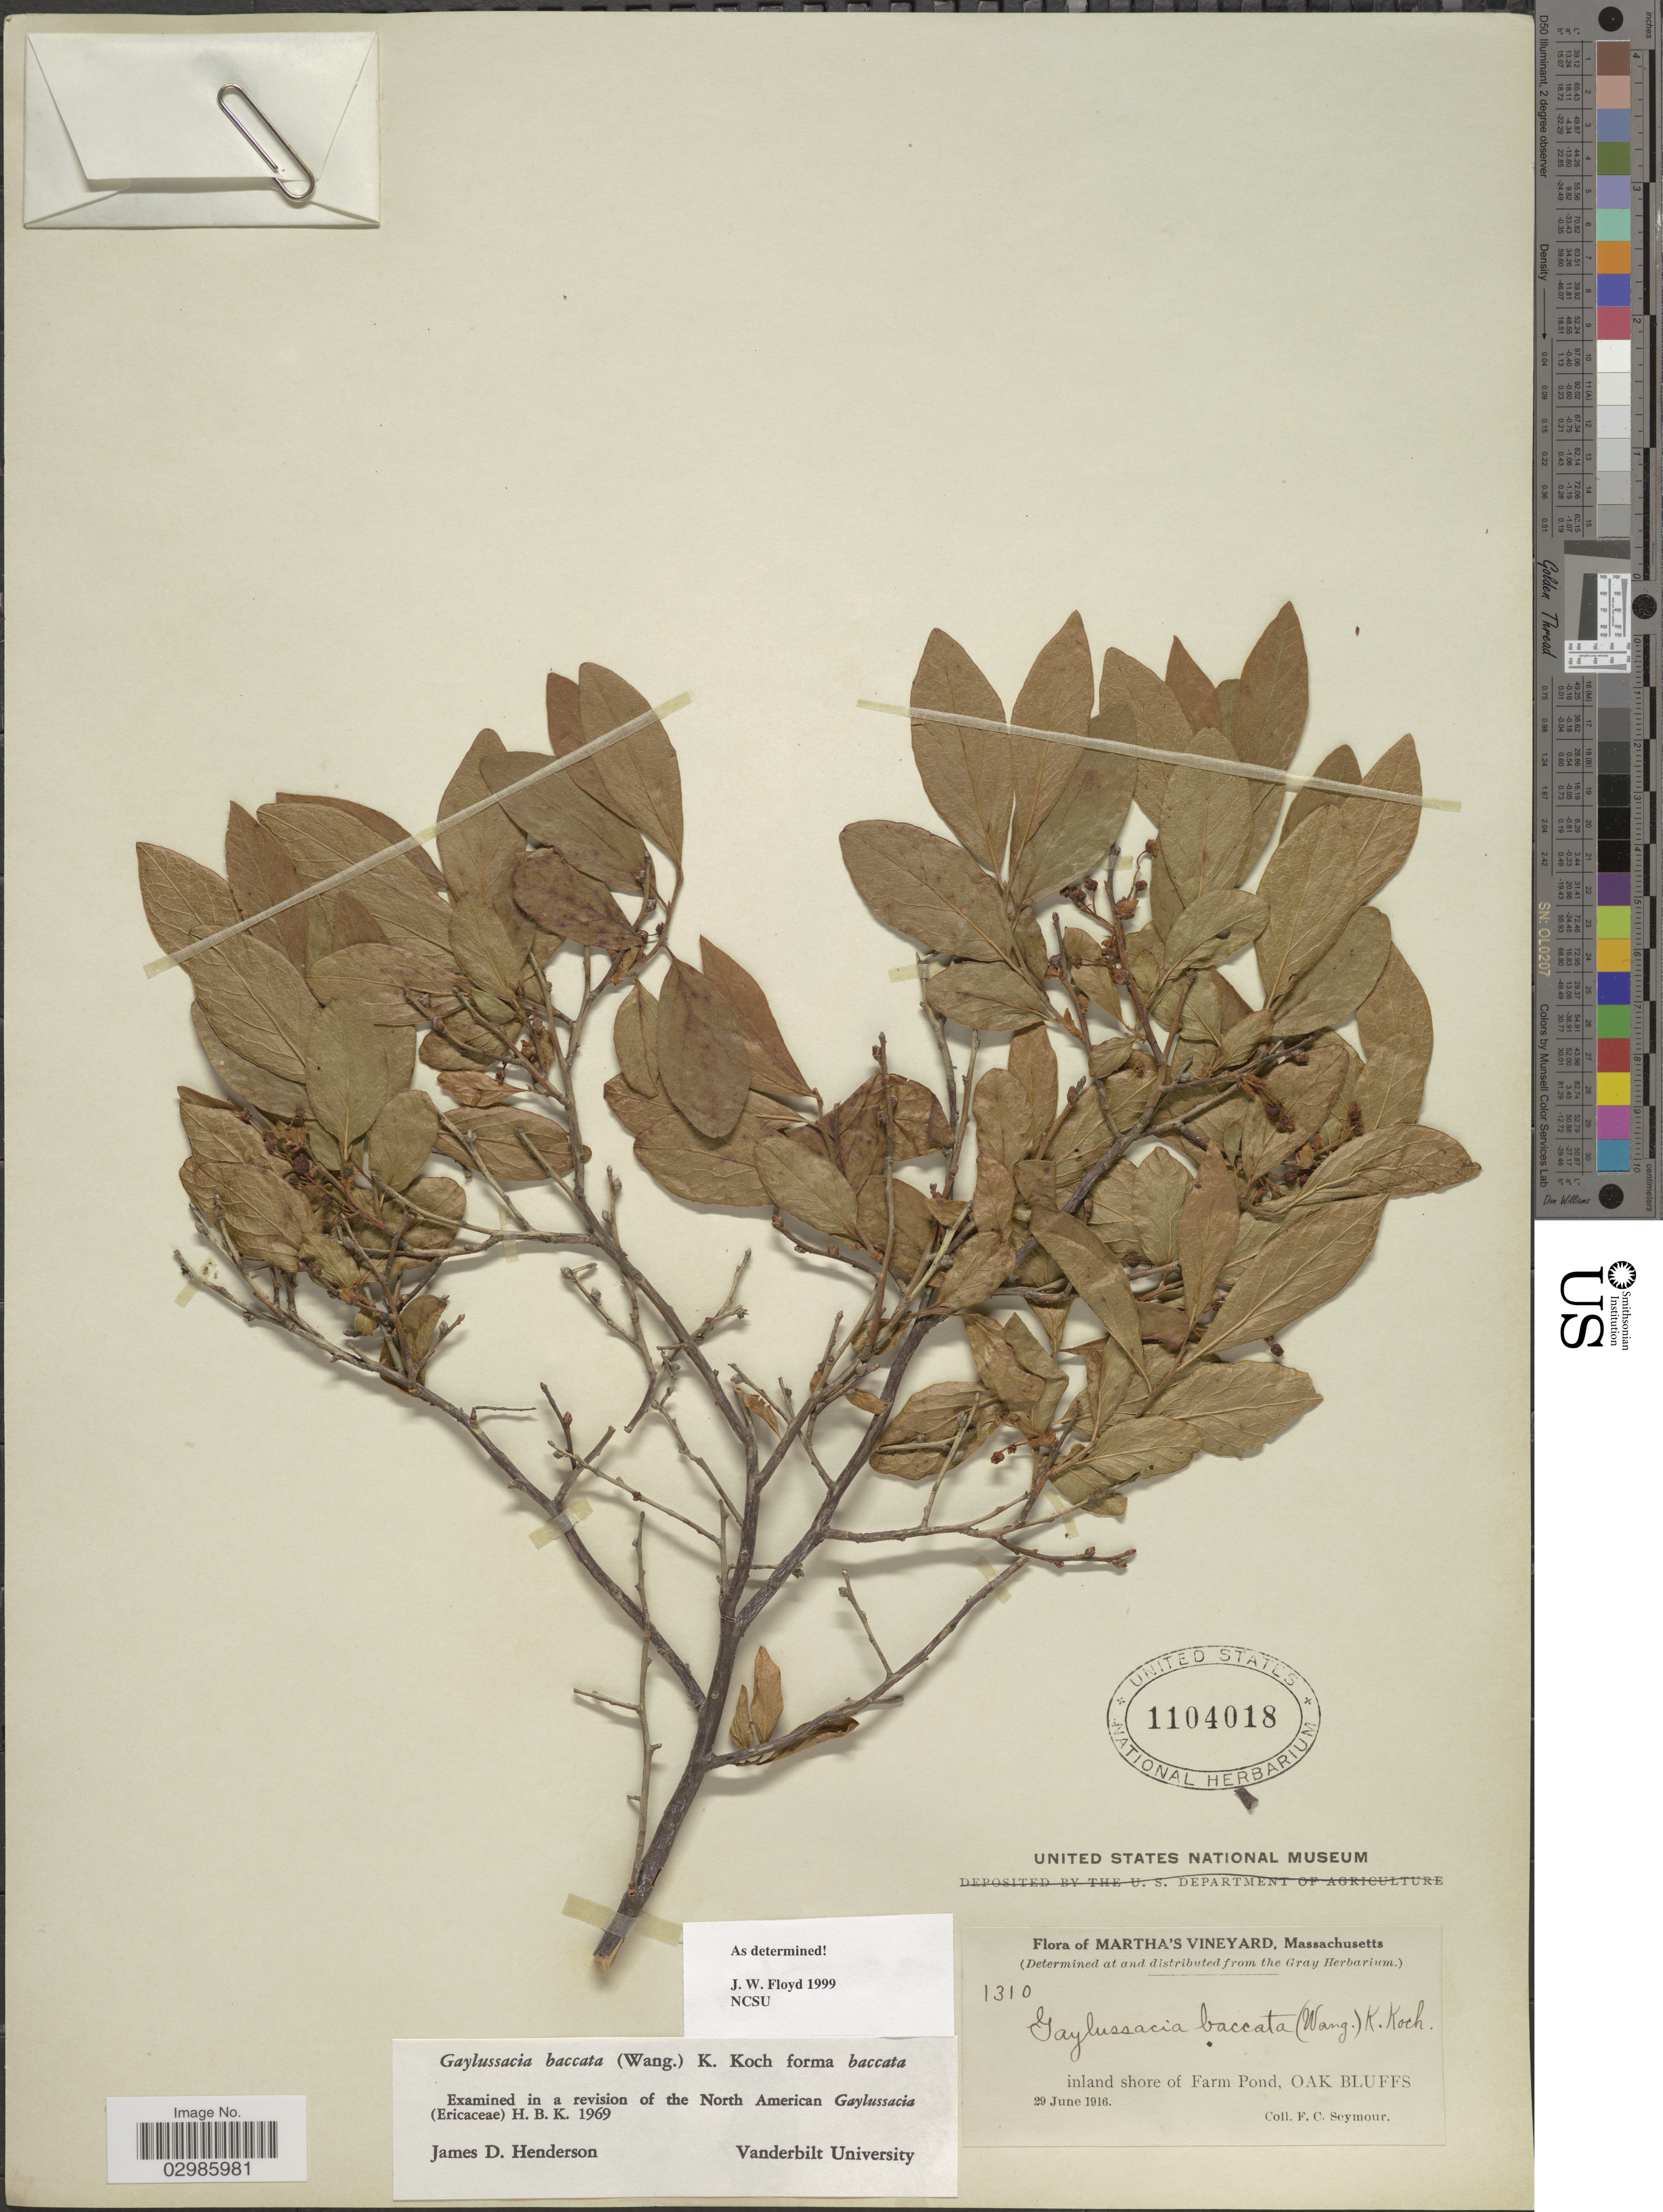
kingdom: Plantae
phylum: Tracheophyta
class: Magnoliopsida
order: Ericales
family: Ericaceae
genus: Gaylussacia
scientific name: Gaylussacia baccata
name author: (Wangenh.) K. Koch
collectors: F. C. Seymour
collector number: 1310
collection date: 1916-06-29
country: United States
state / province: Massachusetts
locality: Martha's Vineyard. Inland shore of Farm Pond, Oak Bluffs.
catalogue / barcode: US 1104018